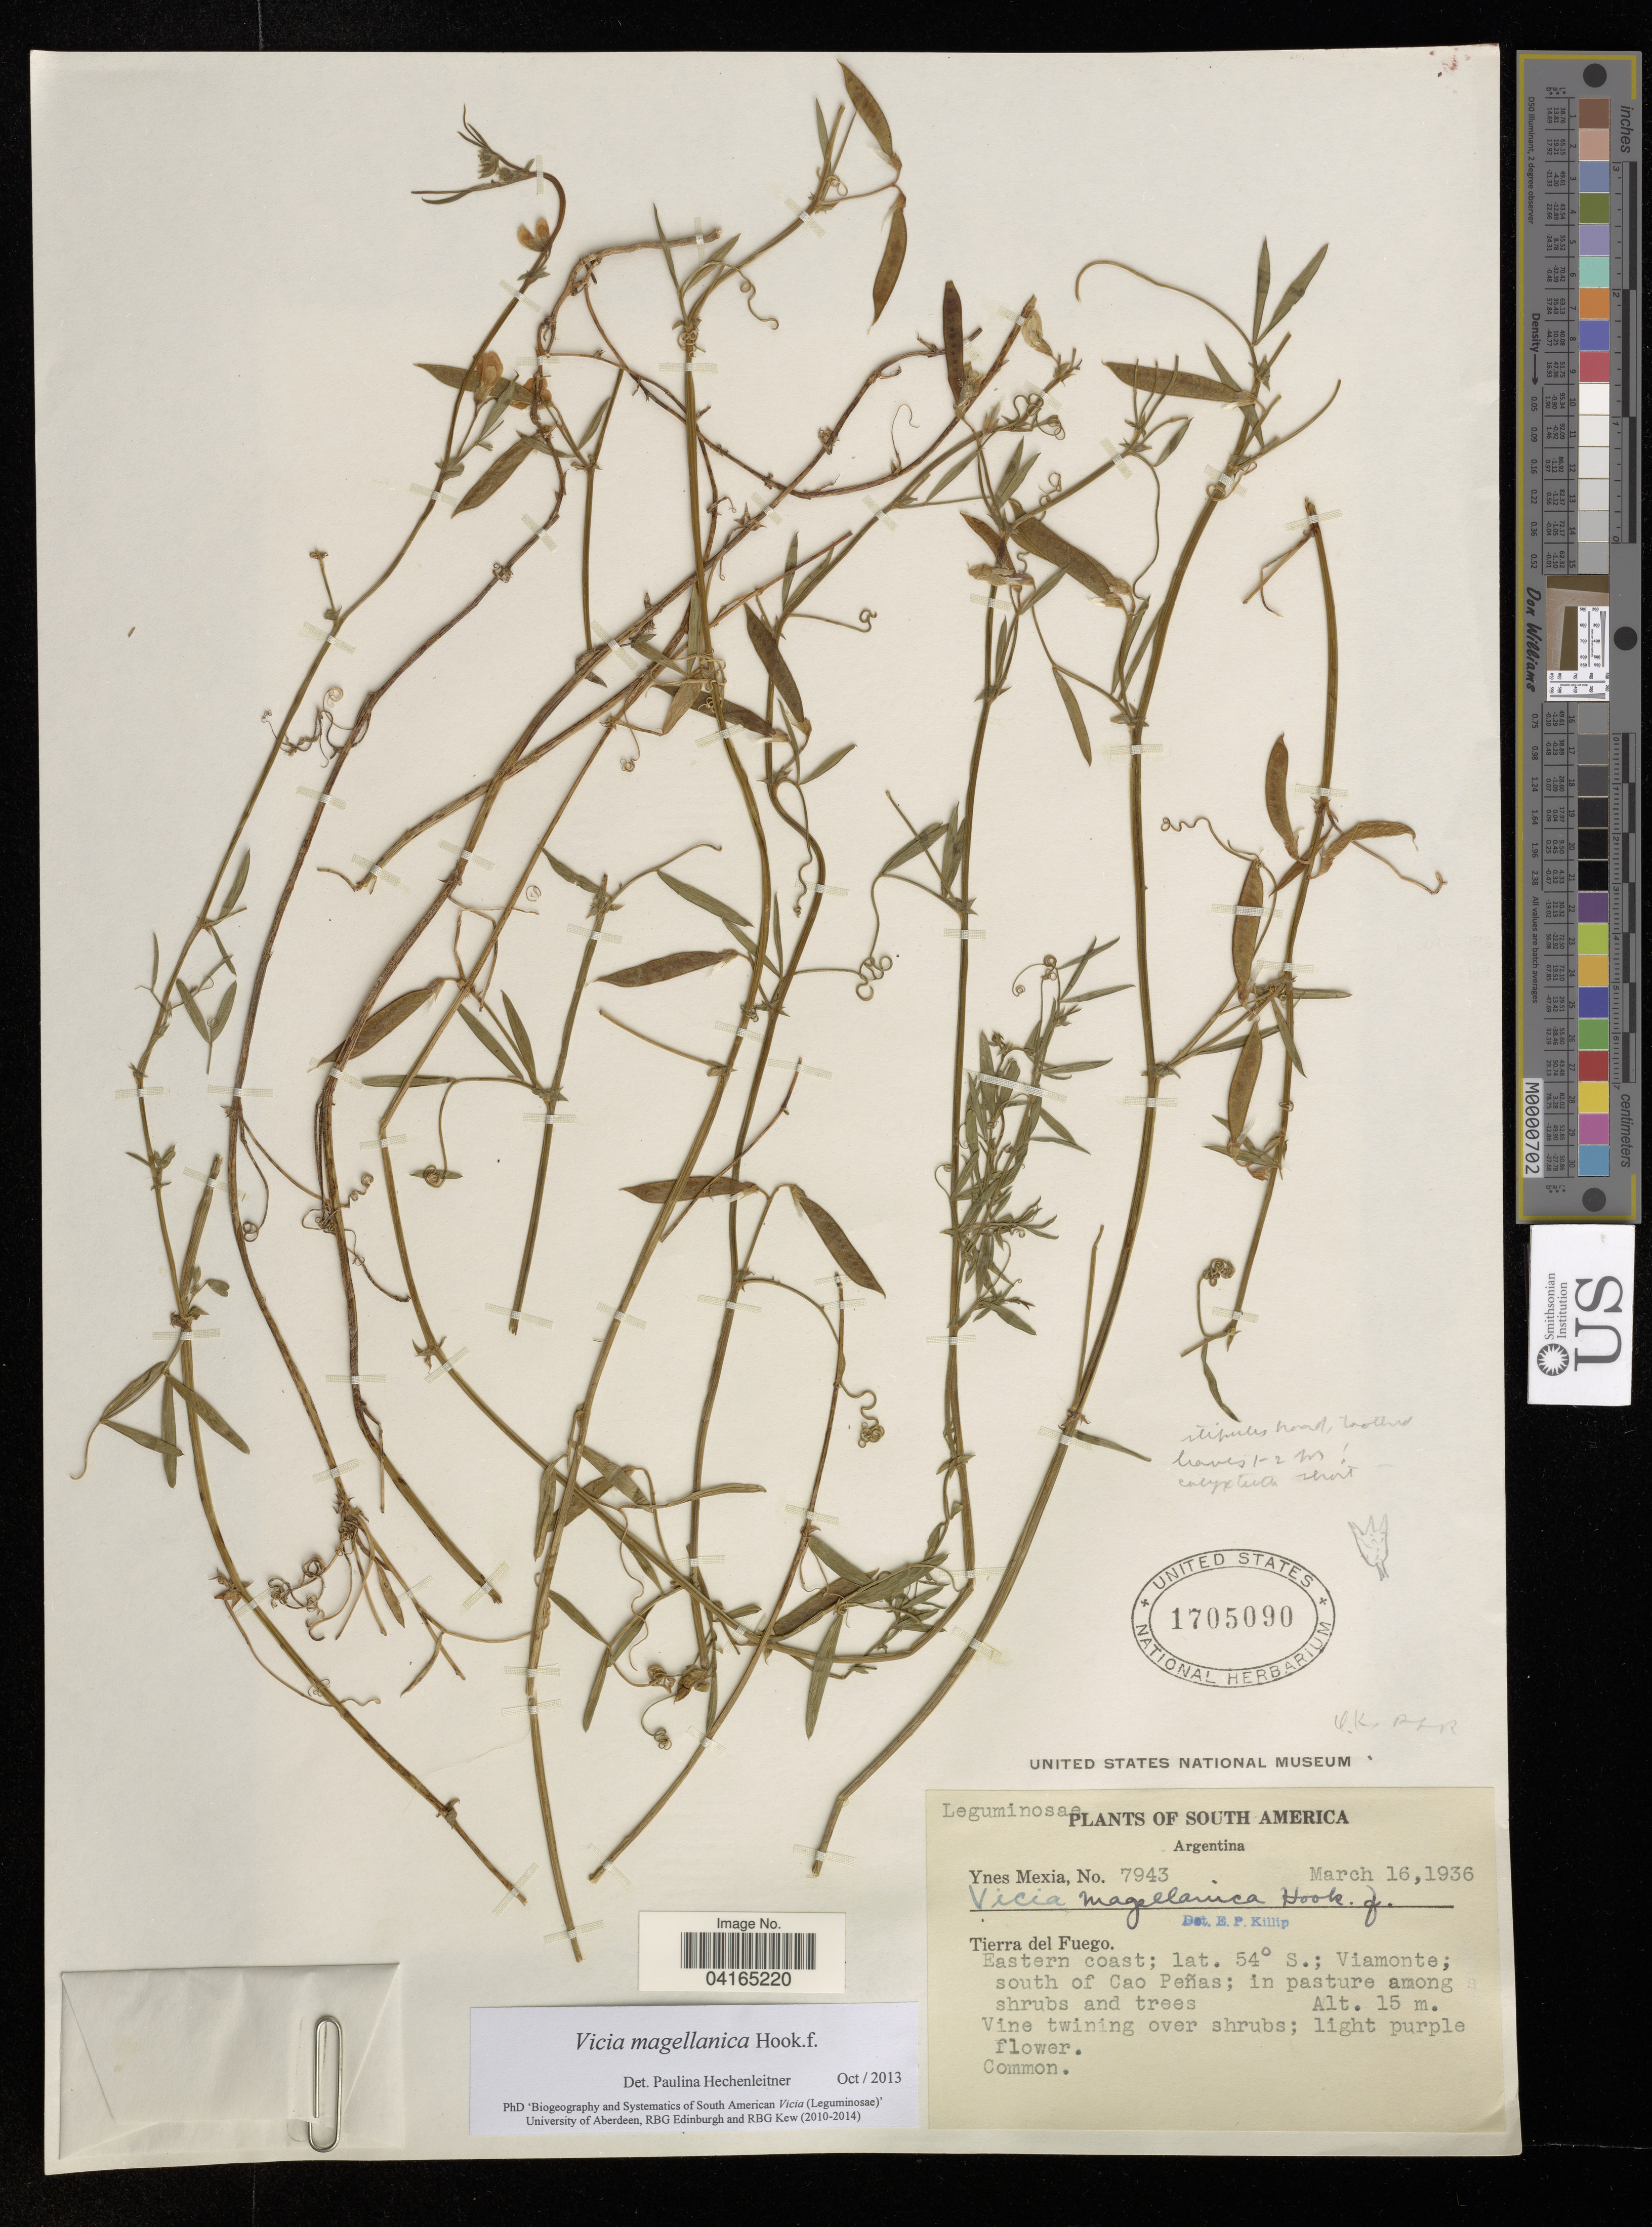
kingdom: Plantae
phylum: Tracheophyta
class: Magnoliopsida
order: Fabales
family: Fabaceae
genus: Vicia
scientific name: Vicia magellanica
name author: Hook. f.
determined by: Hechenleitner, Paulina, RBG Edinburgh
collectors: Y. Mexia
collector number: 7943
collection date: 1936-03-16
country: Argentina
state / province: Tierra del Fuego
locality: Eastern coast; Viamonte; south of Cao Peñas.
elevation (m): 15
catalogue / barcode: US 1705090